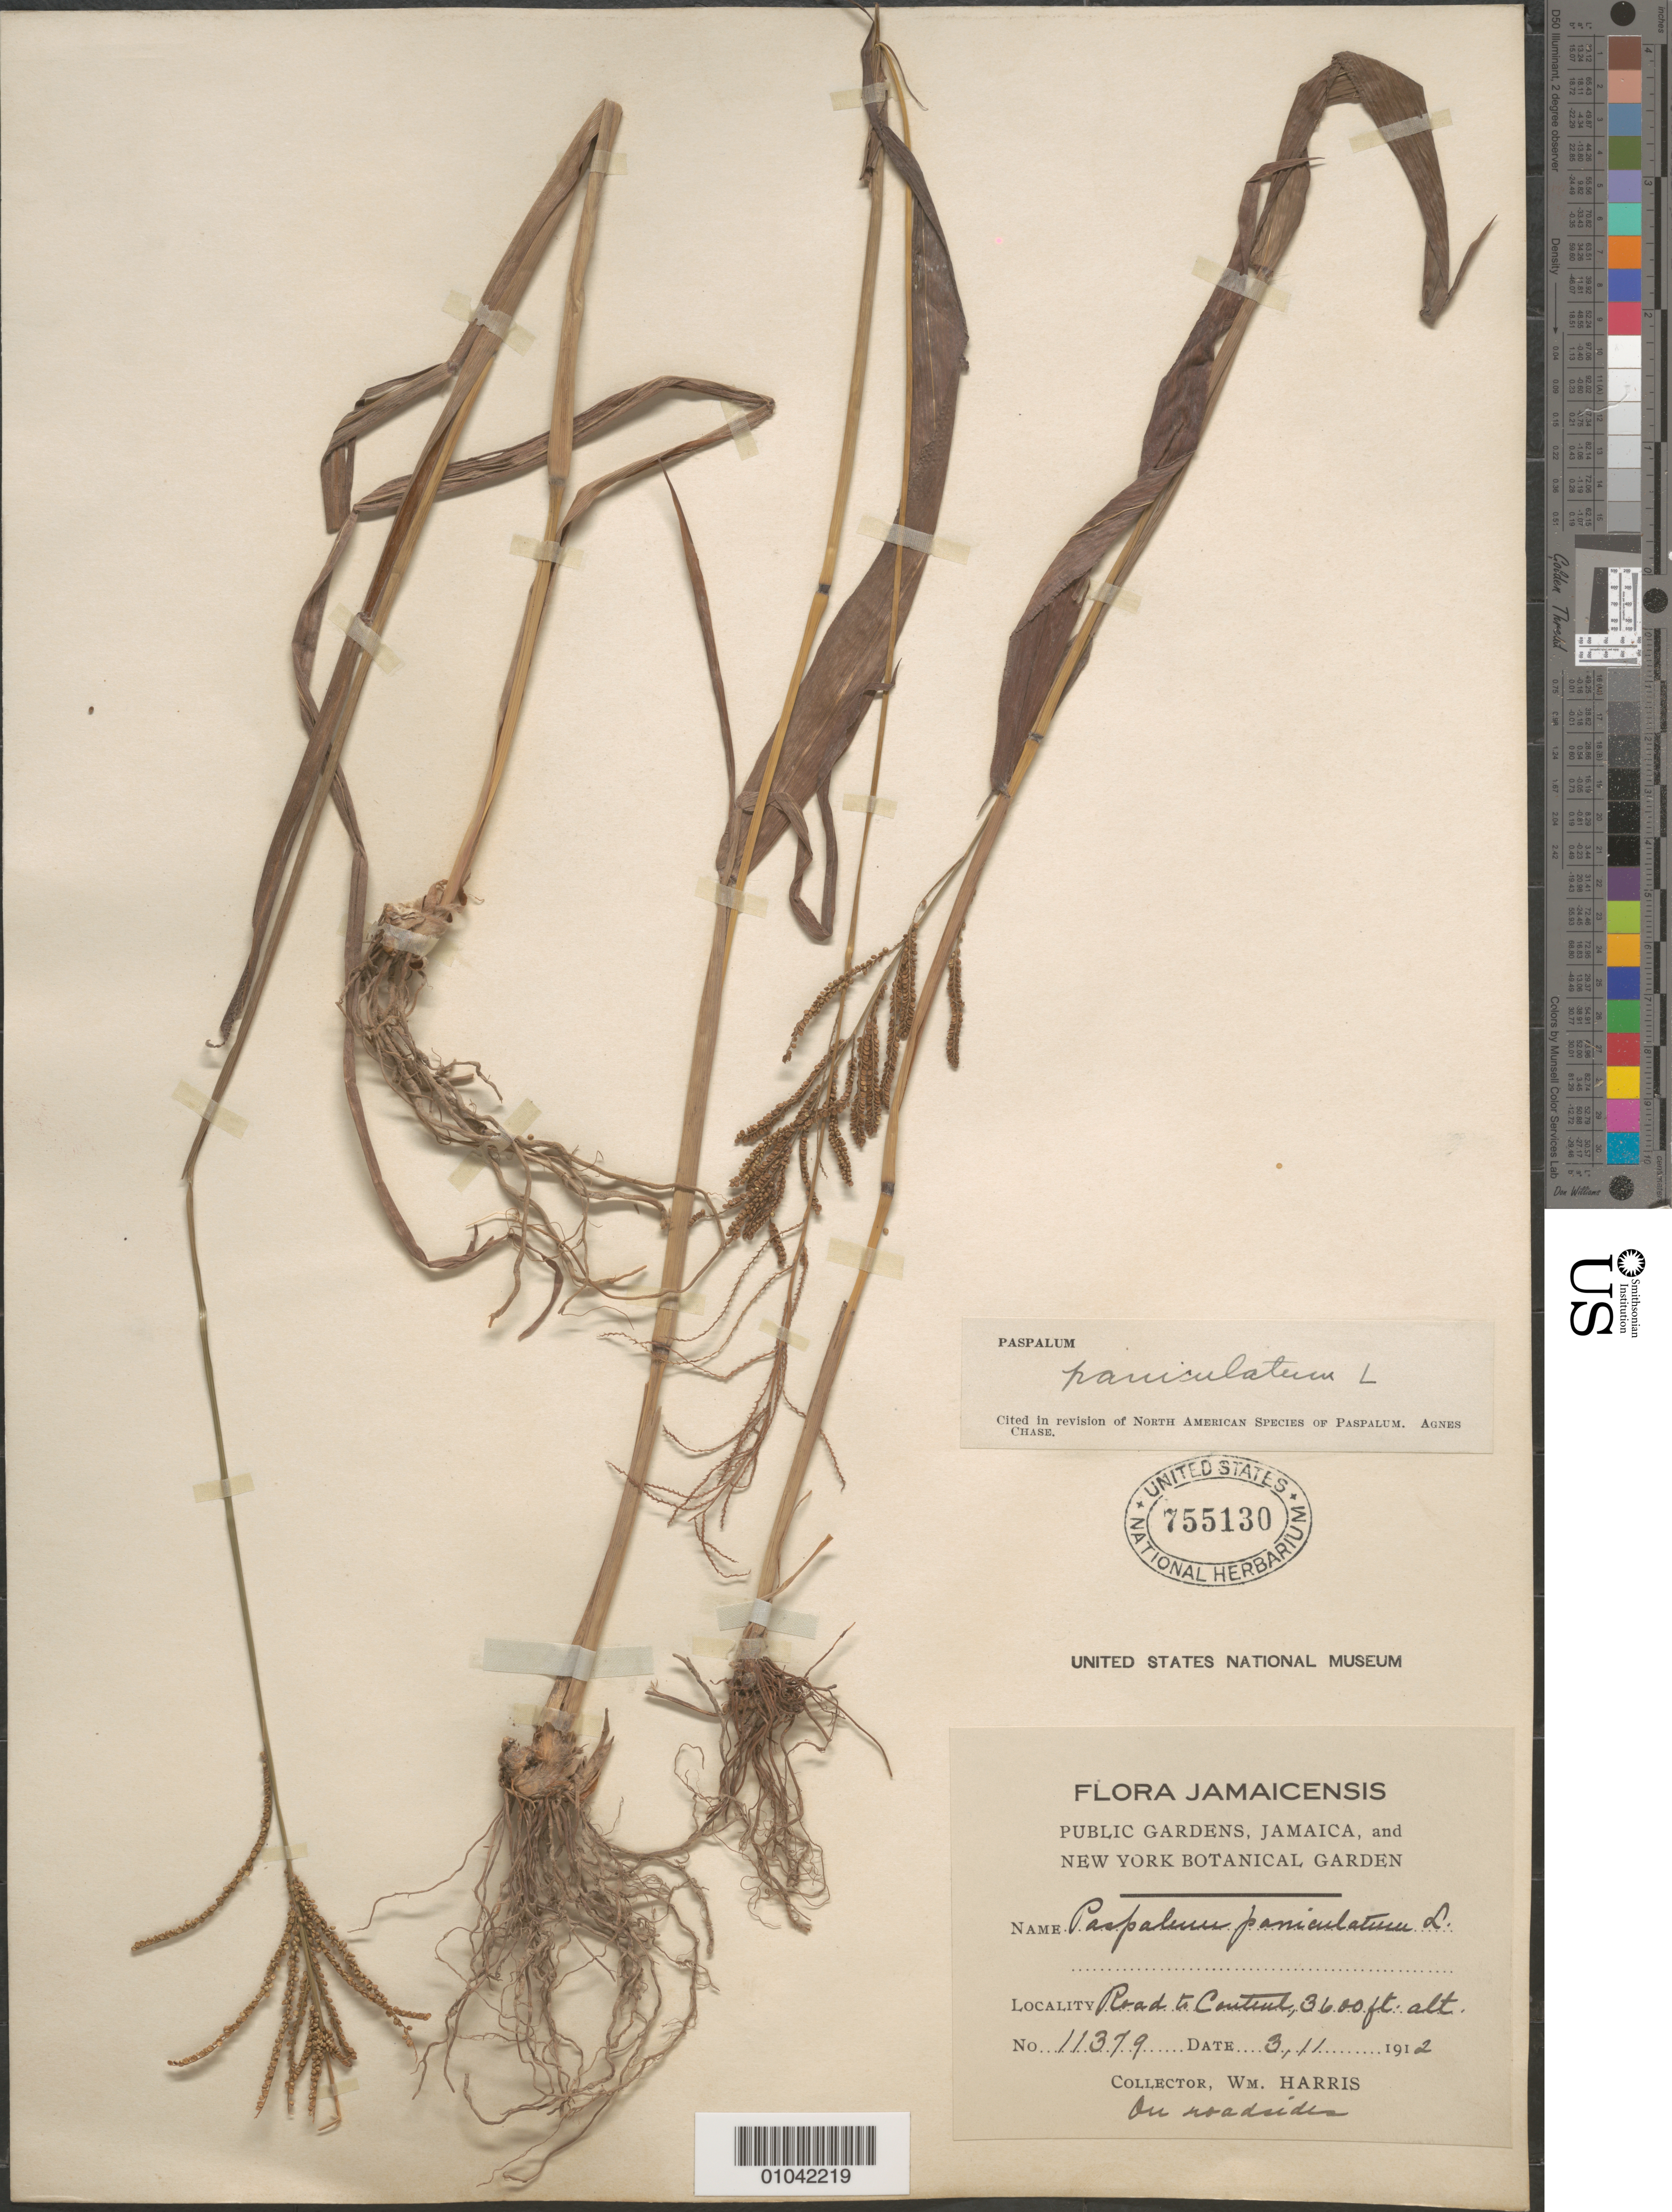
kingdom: Plantae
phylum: Tracheophyta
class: Liliopsida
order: Poales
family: Poaceae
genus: Paspalum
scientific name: Paspalum paniculatum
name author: L.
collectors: W. Harris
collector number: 11379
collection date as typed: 03 Nov 1912 or 11 Mar 1912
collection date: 1912-03-11 or 1912-11-03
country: Jamaica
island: Jamaica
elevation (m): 1097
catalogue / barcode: US 755130